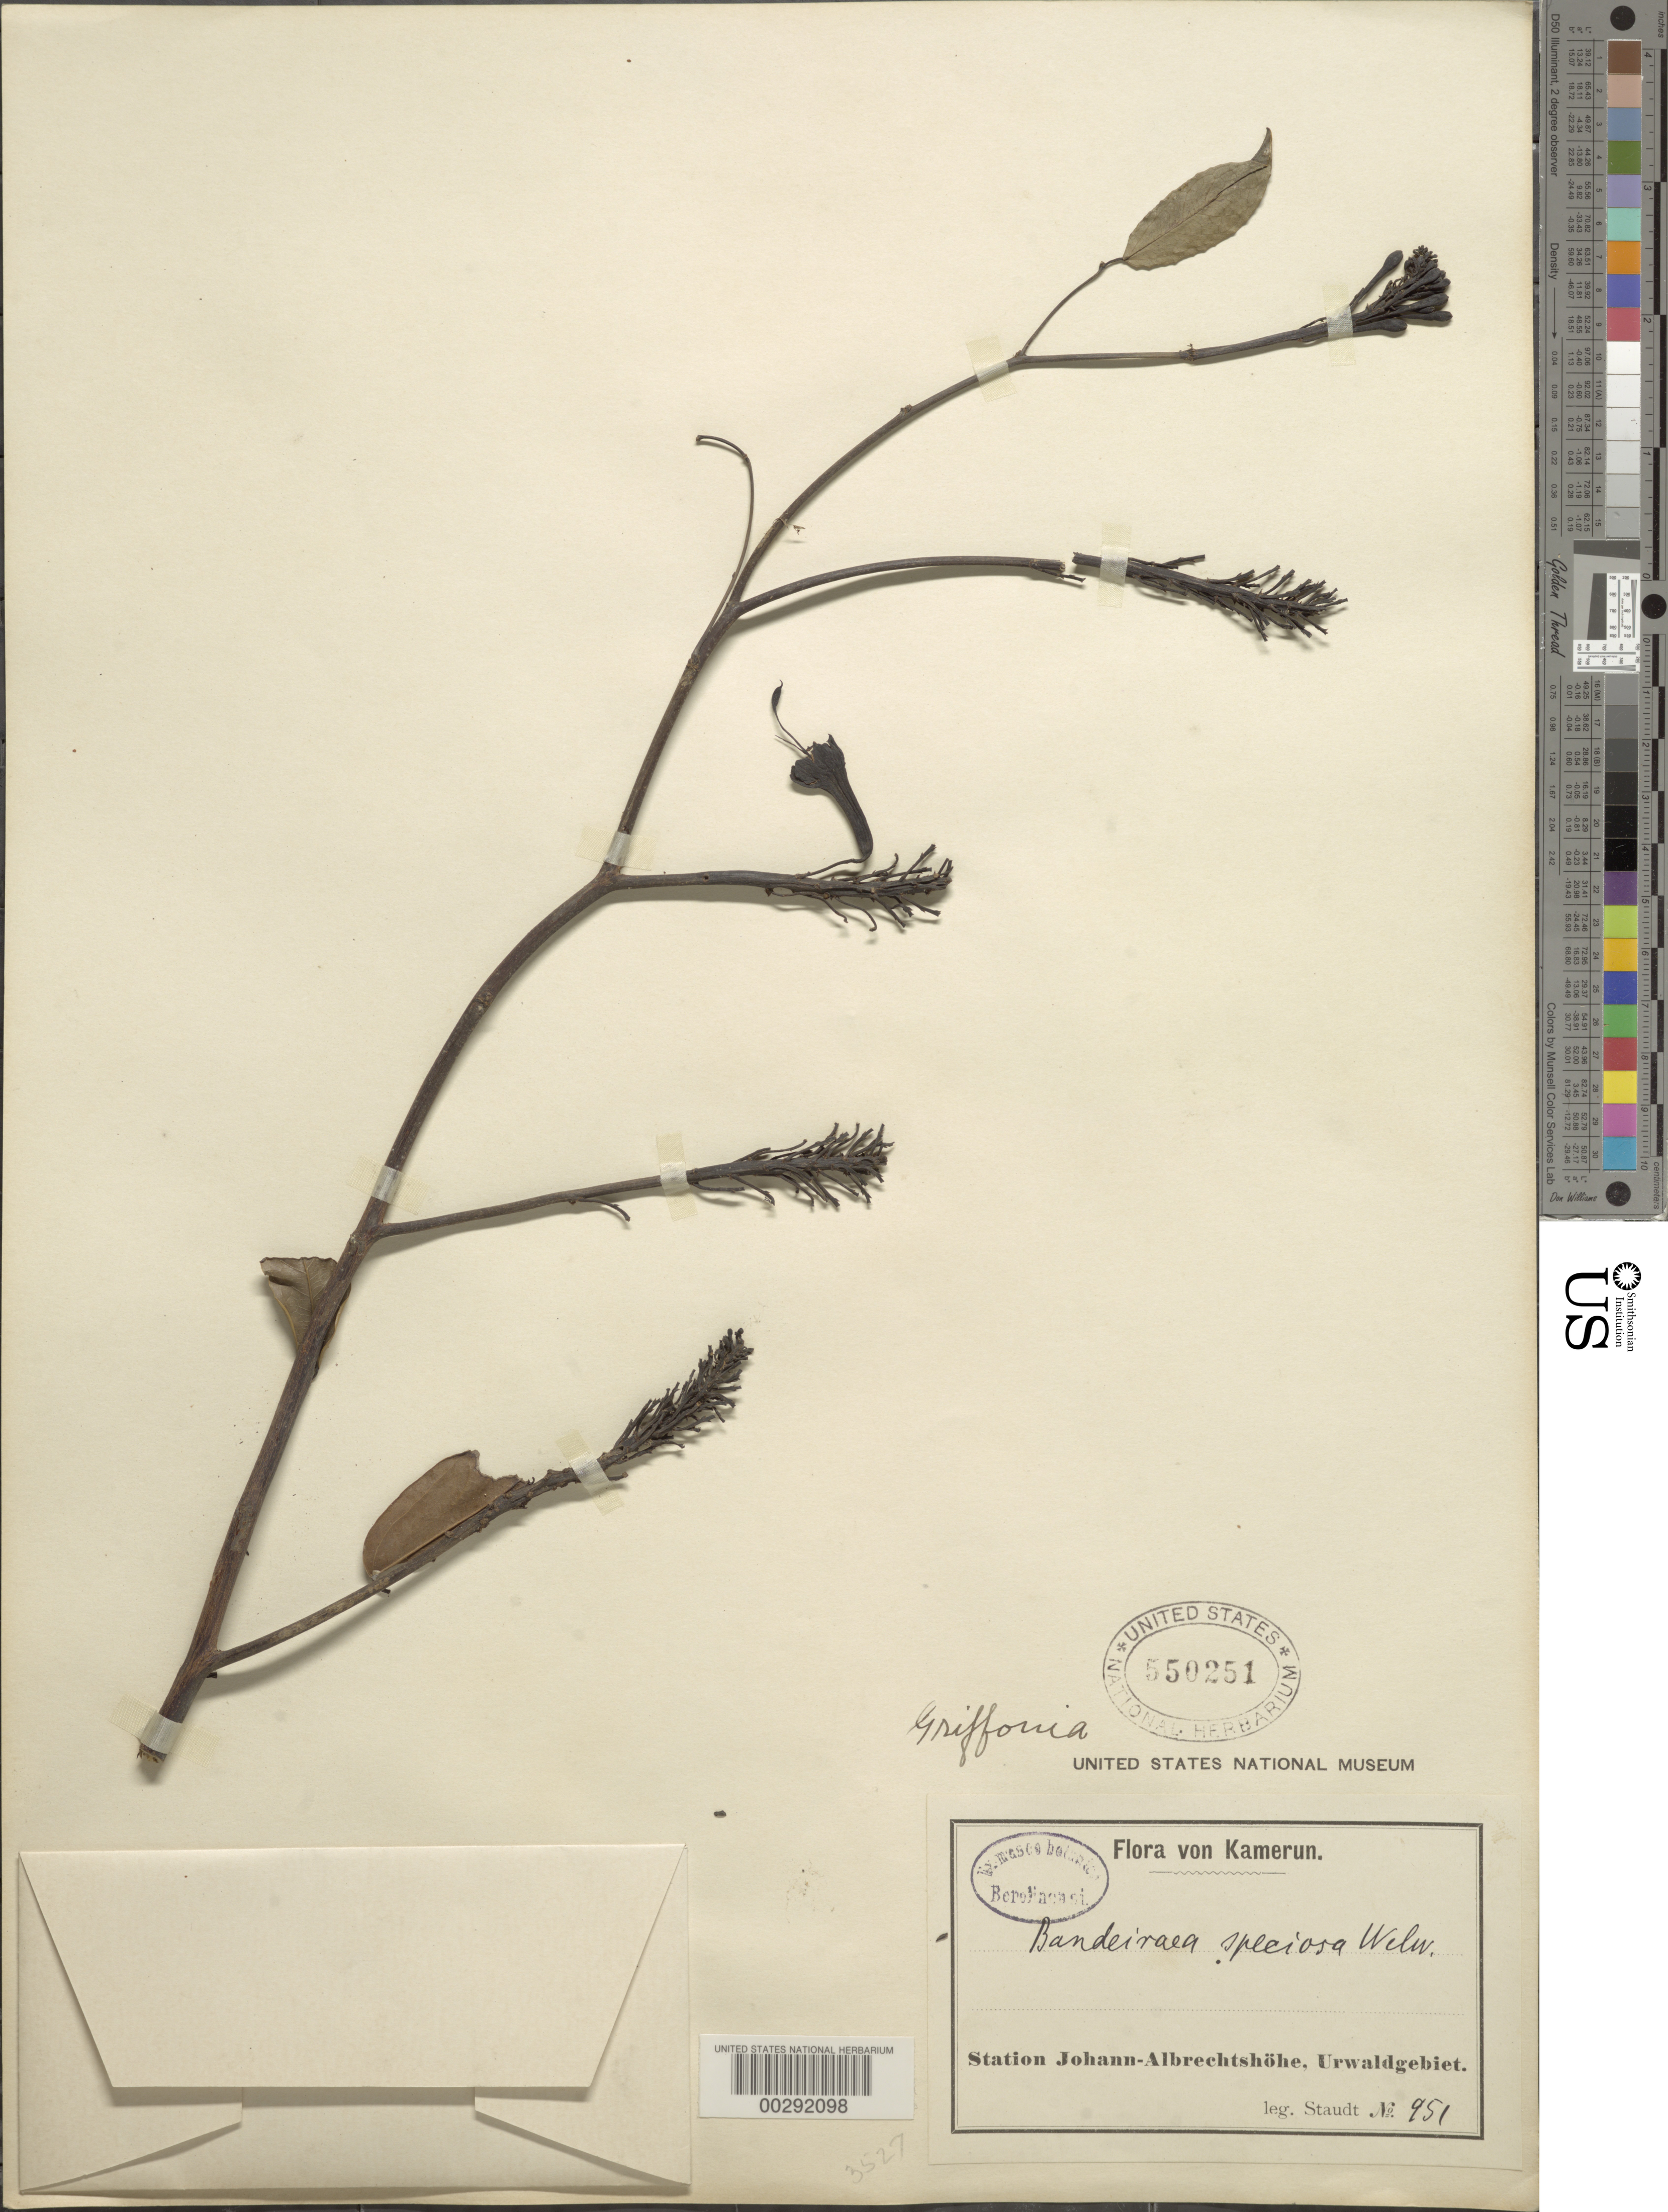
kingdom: Plantae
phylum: Tracheophyta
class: Magnoliopsida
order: Fabales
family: Fabaceae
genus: Griffonia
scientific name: Griffonia speciosa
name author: Taub.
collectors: A. Staudt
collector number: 951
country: Cameroon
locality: Station johann - albrechtshohe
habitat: Forest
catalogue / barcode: US 550251